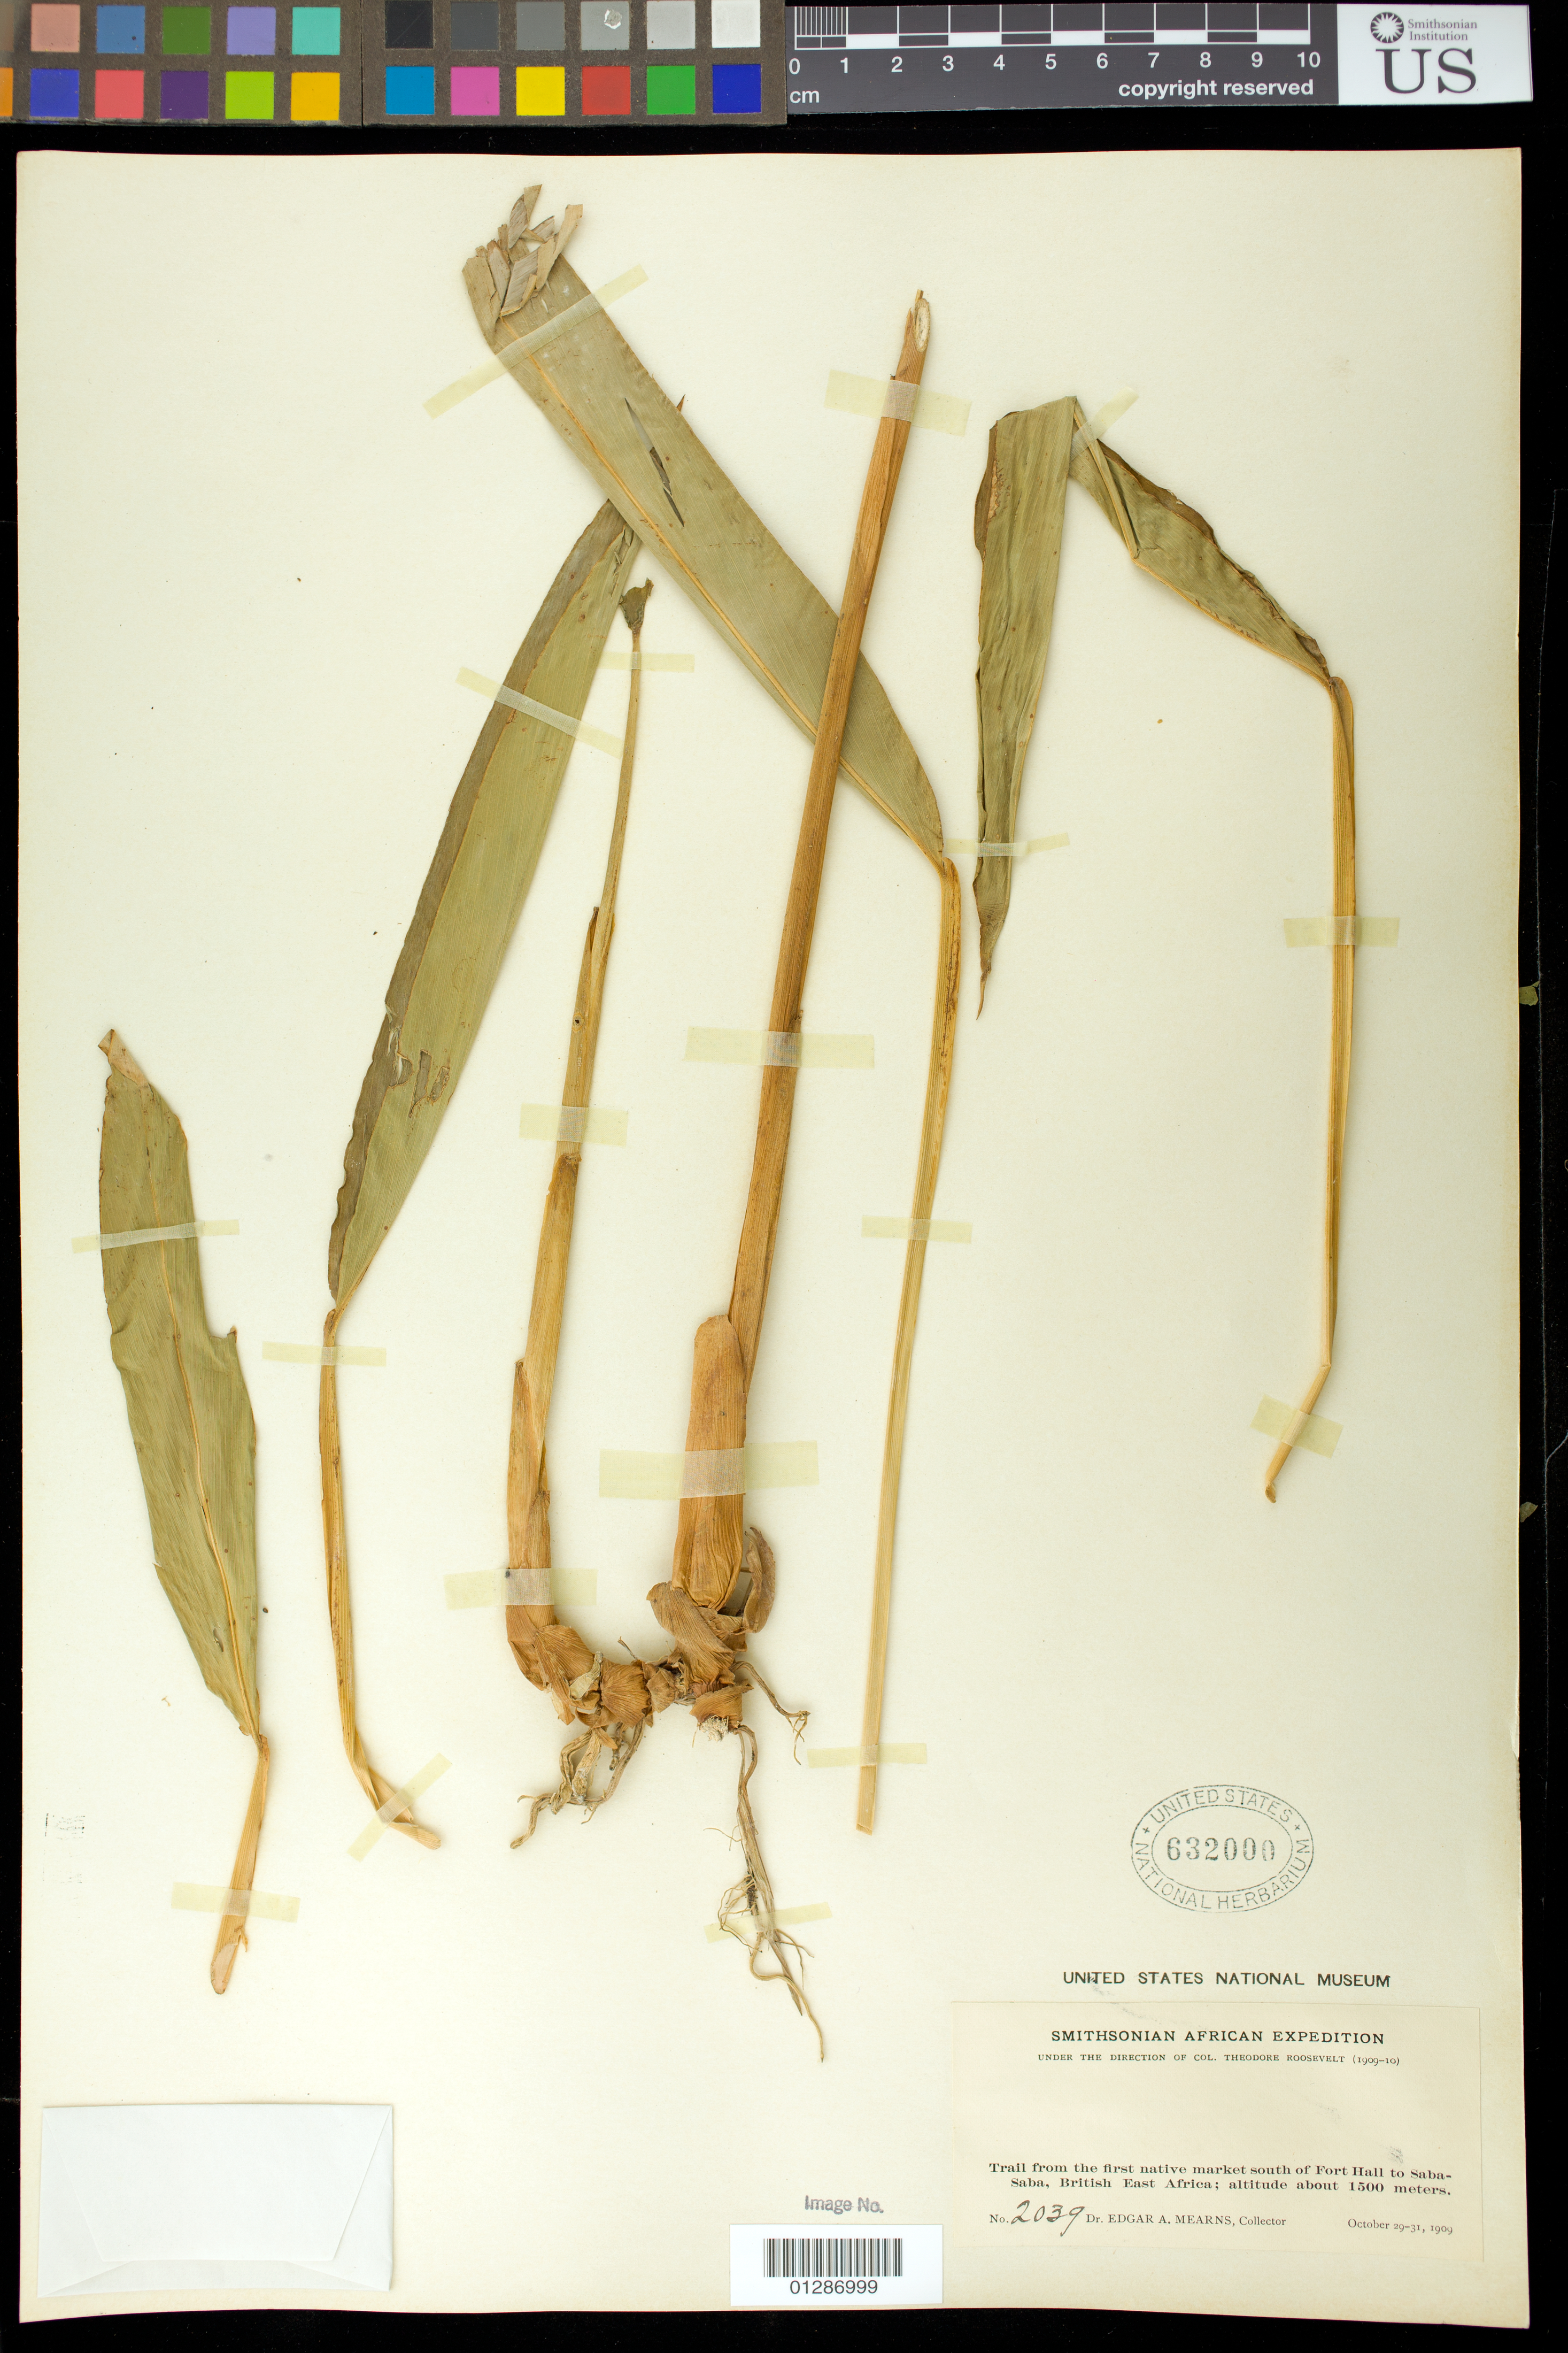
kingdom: Plantae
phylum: Tracheophyta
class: Liliopsida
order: Zingiberales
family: Zingiberaceae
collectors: E. A. Mearns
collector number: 2039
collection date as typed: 29-31 Oct 1909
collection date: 1909-10-29/1909-10-31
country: Kenya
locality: Trail from the first native market S of Fort Hall to Saba-Saba. British East Africa.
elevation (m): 1500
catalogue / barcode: US 632000